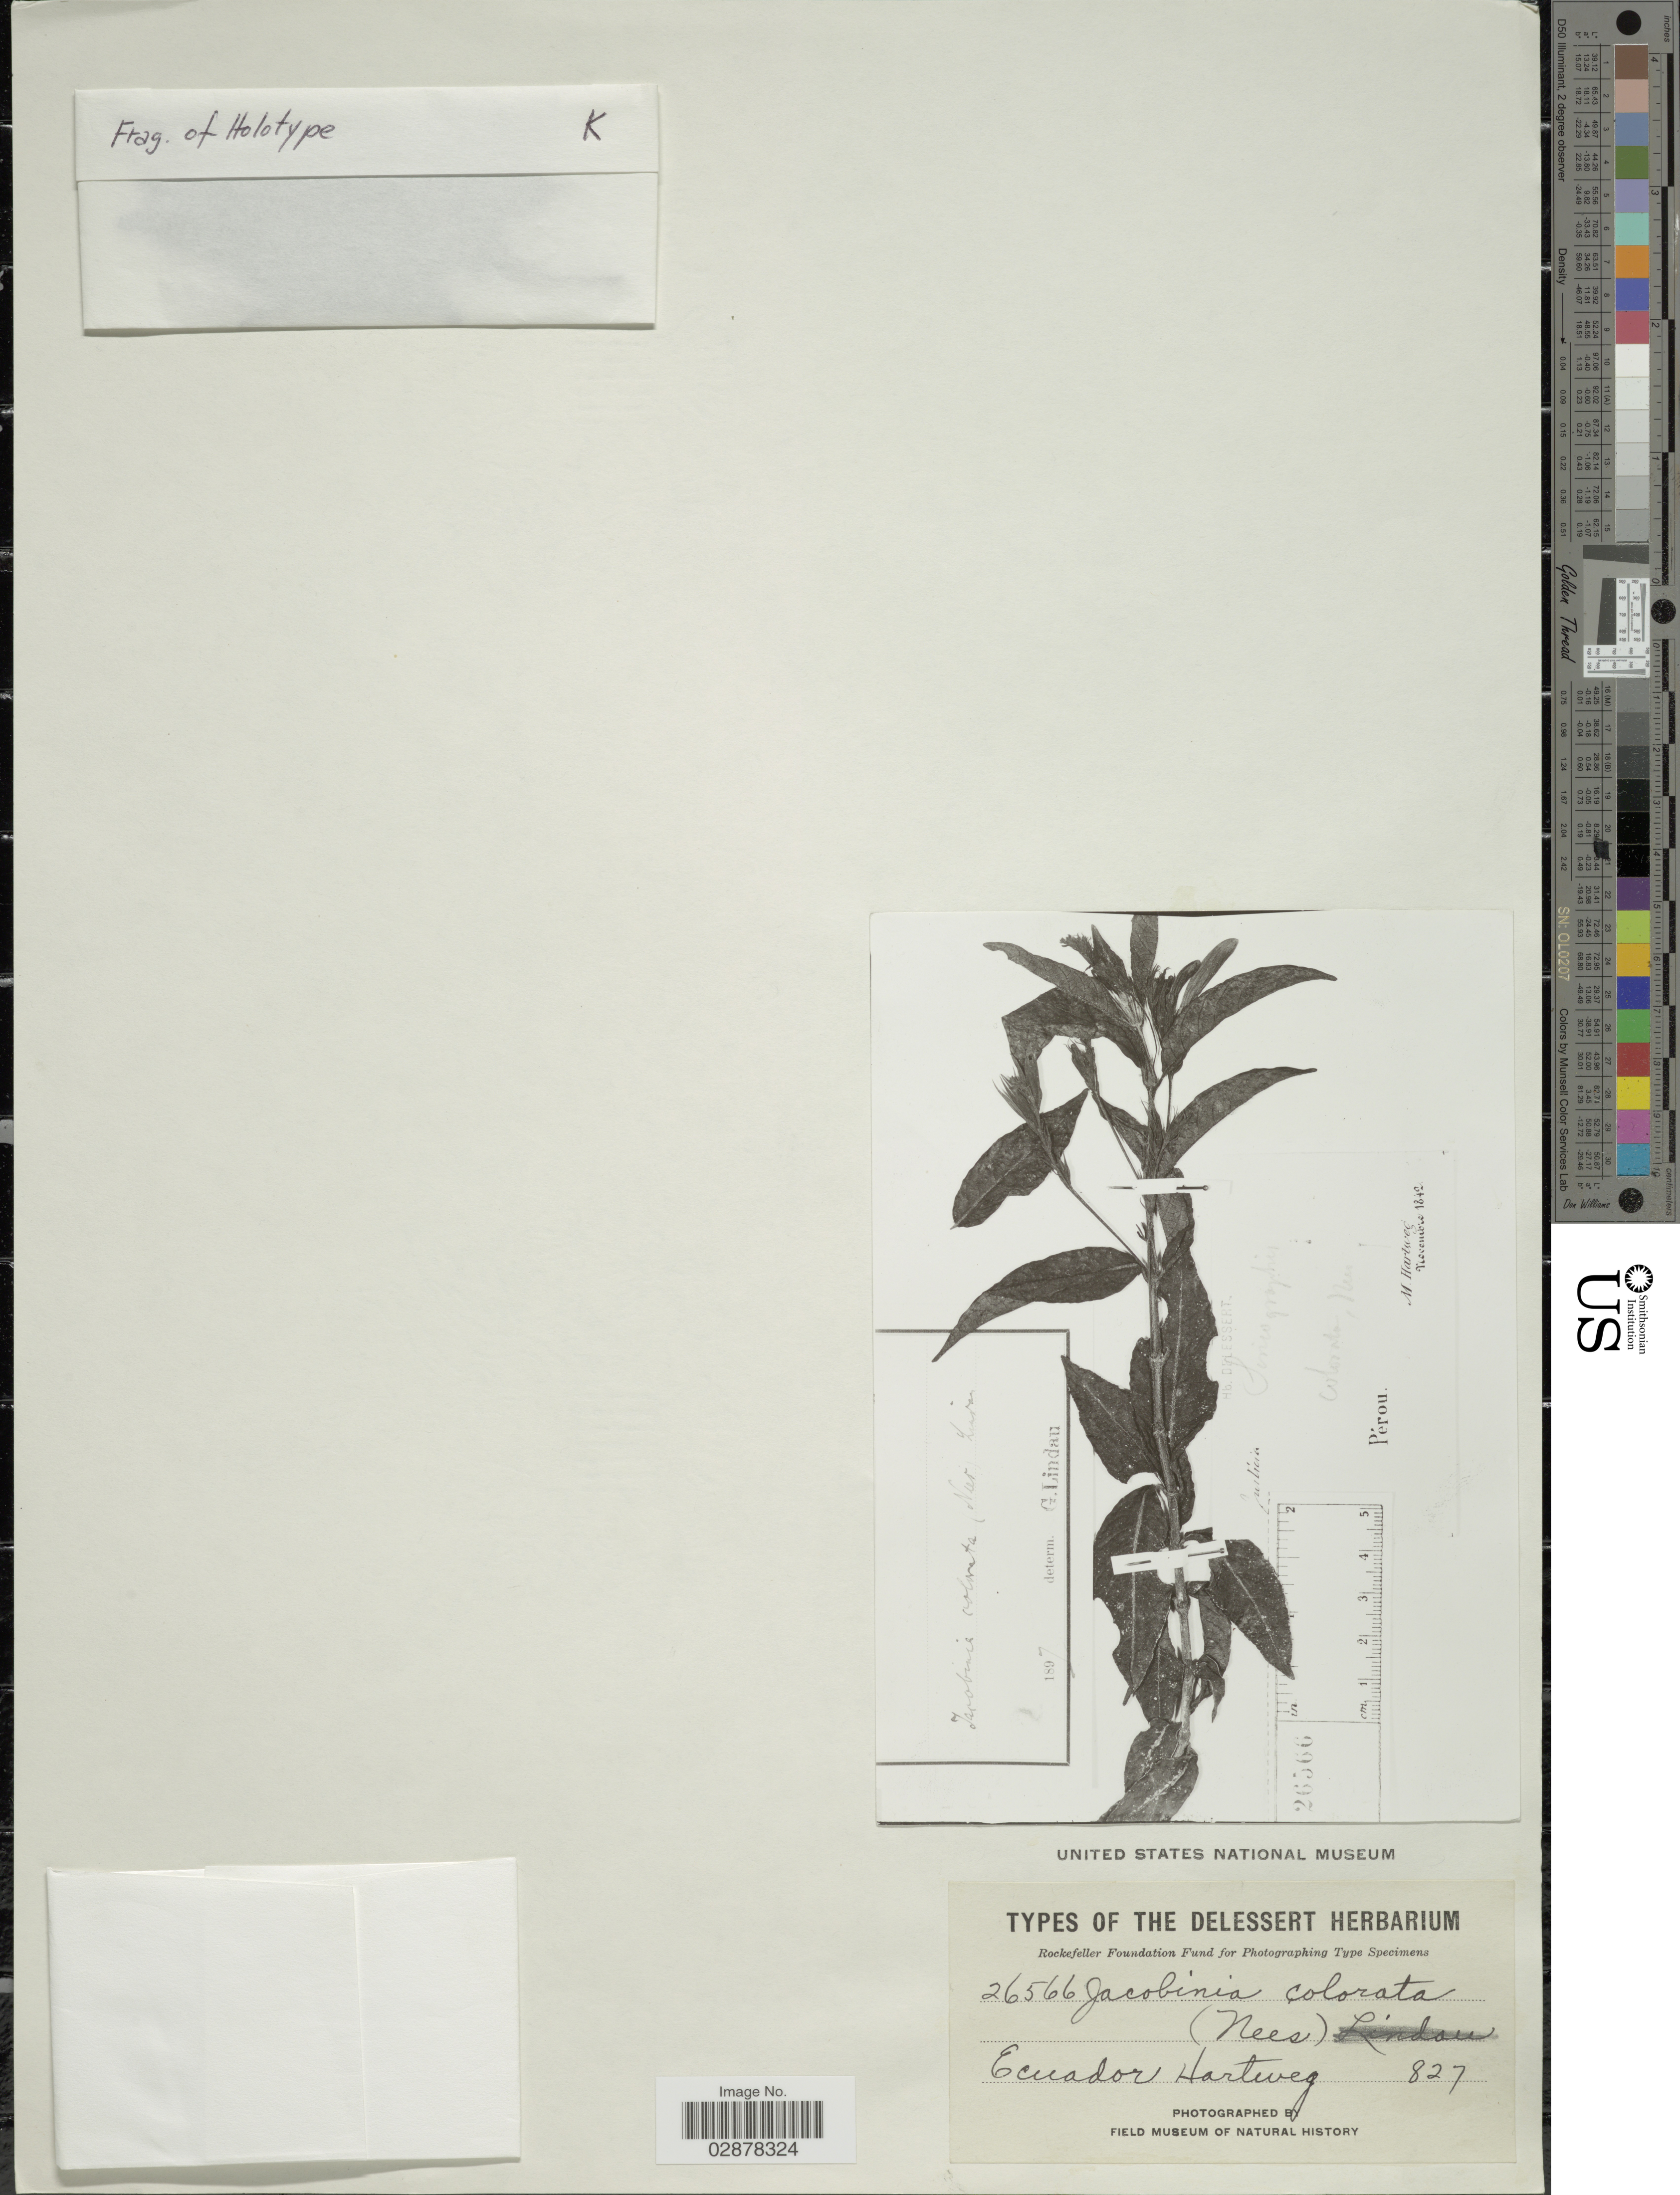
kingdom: Plantae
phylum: Tracheophyta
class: Magnoliopsida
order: Lamiales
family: Acanthaceae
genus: Justicia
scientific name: Justicia colorata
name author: (Nees) Wassh.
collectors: Hartweg, --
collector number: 827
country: Ecuador